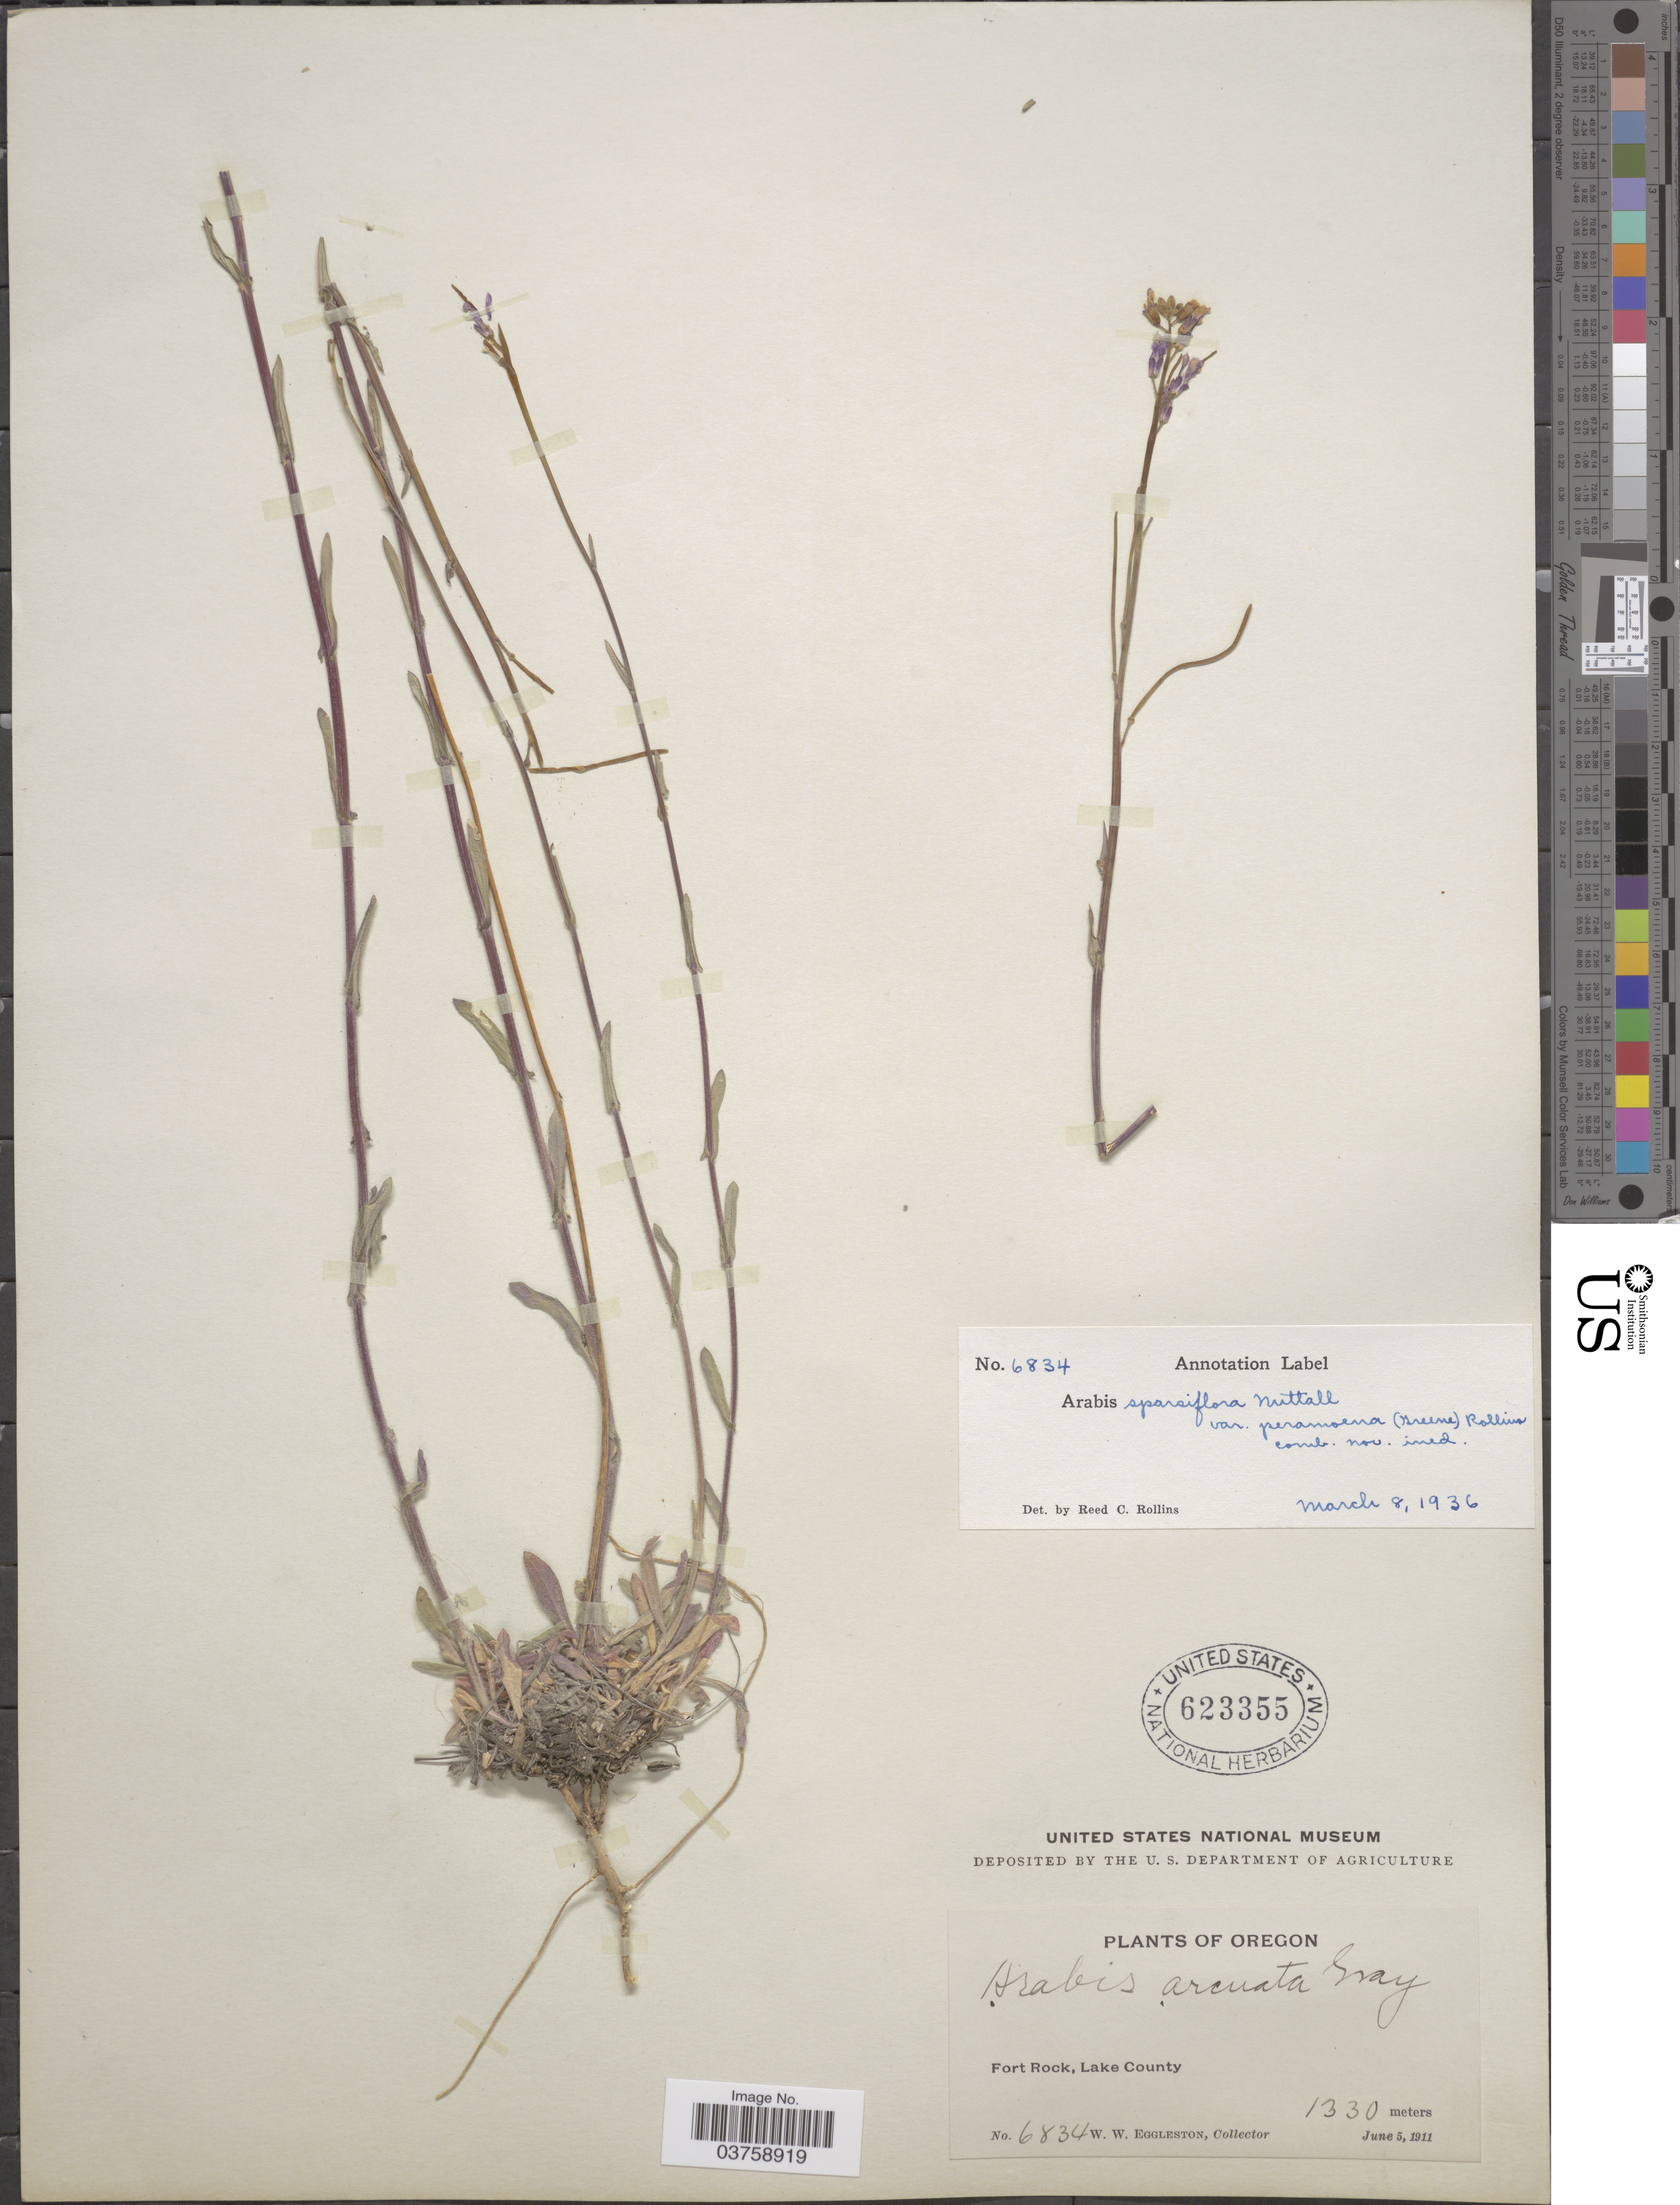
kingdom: Plantae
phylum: Tracheophyta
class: Magnoliopsida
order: Brassicales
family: Brassicaceae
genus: Arabis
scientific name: Arabis sparsiflora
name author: Nutt.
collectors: W. W. Eggleston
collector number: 6834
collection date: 1911-06-05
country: United States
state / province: Oregon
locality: Fort Rock, Lake County.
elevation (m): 1330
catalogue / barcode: US 623355